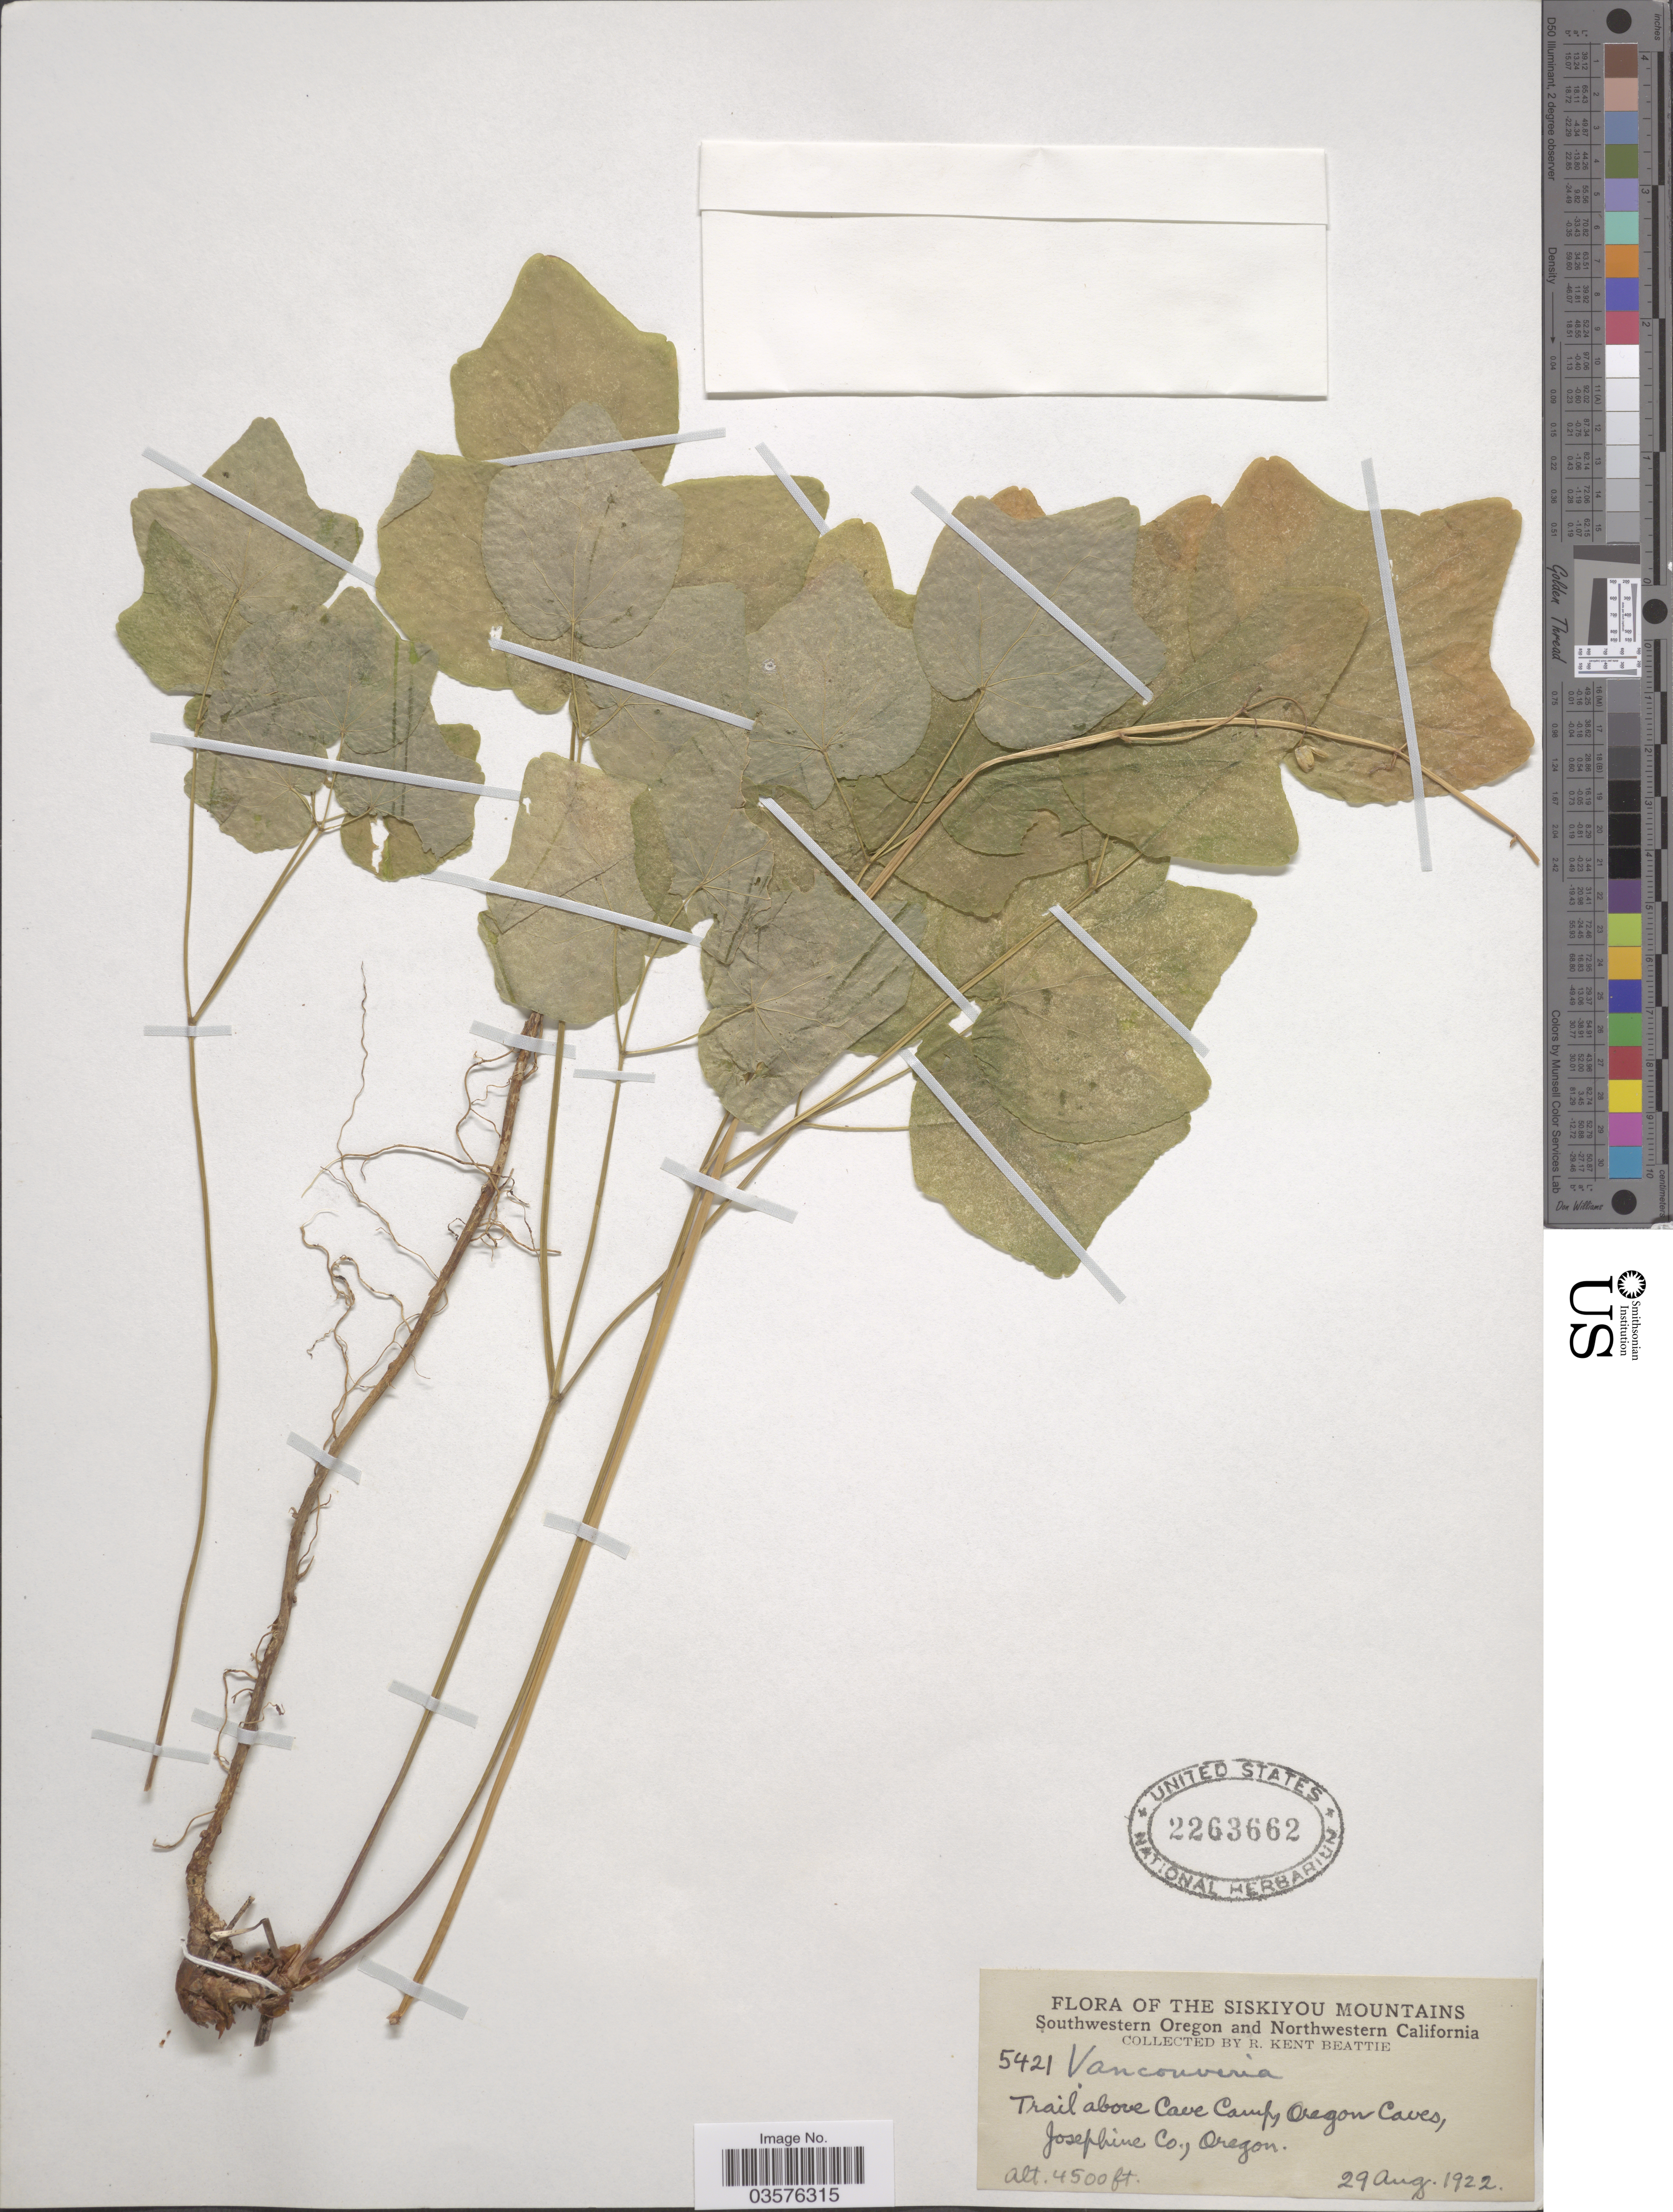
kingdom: Plantae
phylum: Tracheophyta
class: Magnoliopsida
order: Ranunculales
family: Berberidaceae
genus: Vancouveria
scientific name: Vancouveria hexandra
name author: (Hook.) C. Morren & Decne.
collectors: R. K. Beattie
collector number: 5421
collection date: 1922-08-29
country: United States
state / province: Oregon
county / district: Josephine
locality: The Siskiyou Mountains. Southwestern Oregon. Trail above Cave Camp, Oregon Caves, Josephine Co.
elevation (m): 1372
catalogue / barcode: US 2263662